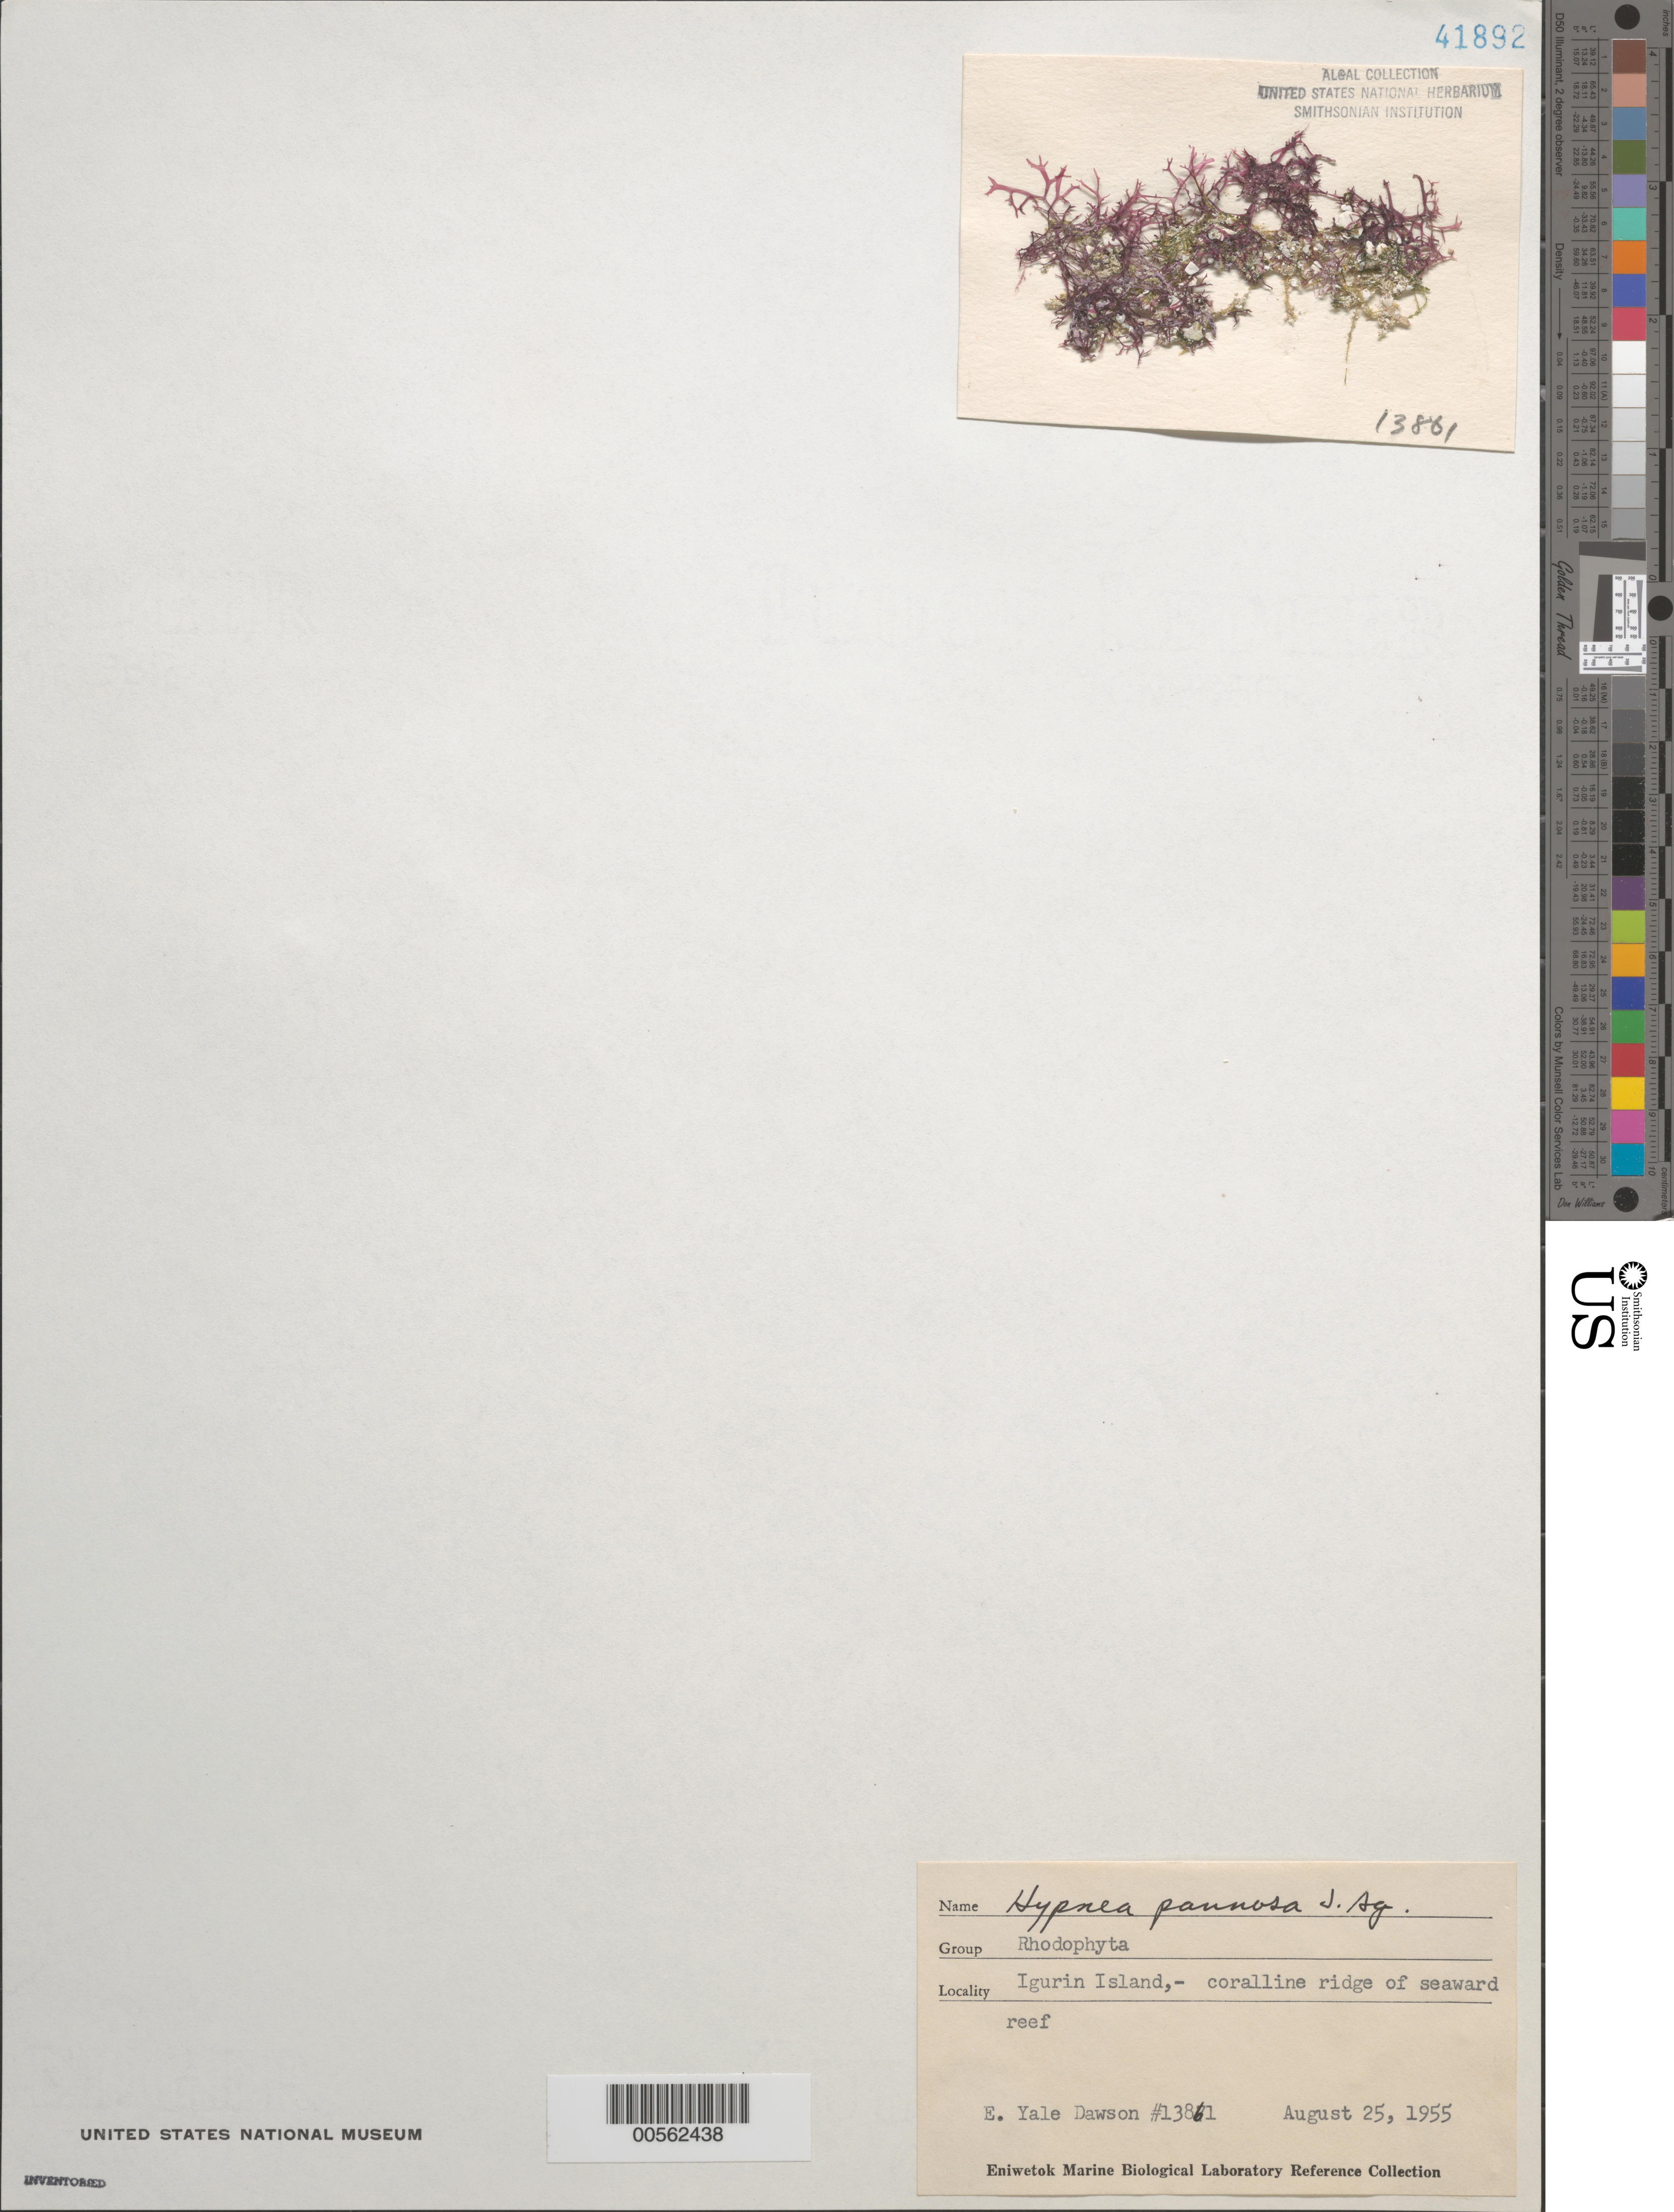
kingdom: Plantae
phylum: Rhodophyta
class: Florideophyceae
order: Gigartinales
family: Cystocloniaceae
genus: Hypnea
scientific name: Hypnea pannosa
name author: J. Agardh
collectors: E. Y. Dawson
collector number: EYD 13861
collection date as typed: August 25, 1955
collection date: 1955-08-25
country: Marshall Islands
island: Enewetak [Eniwetok] Atoll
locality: Igurin Islet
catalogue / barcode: US 41892